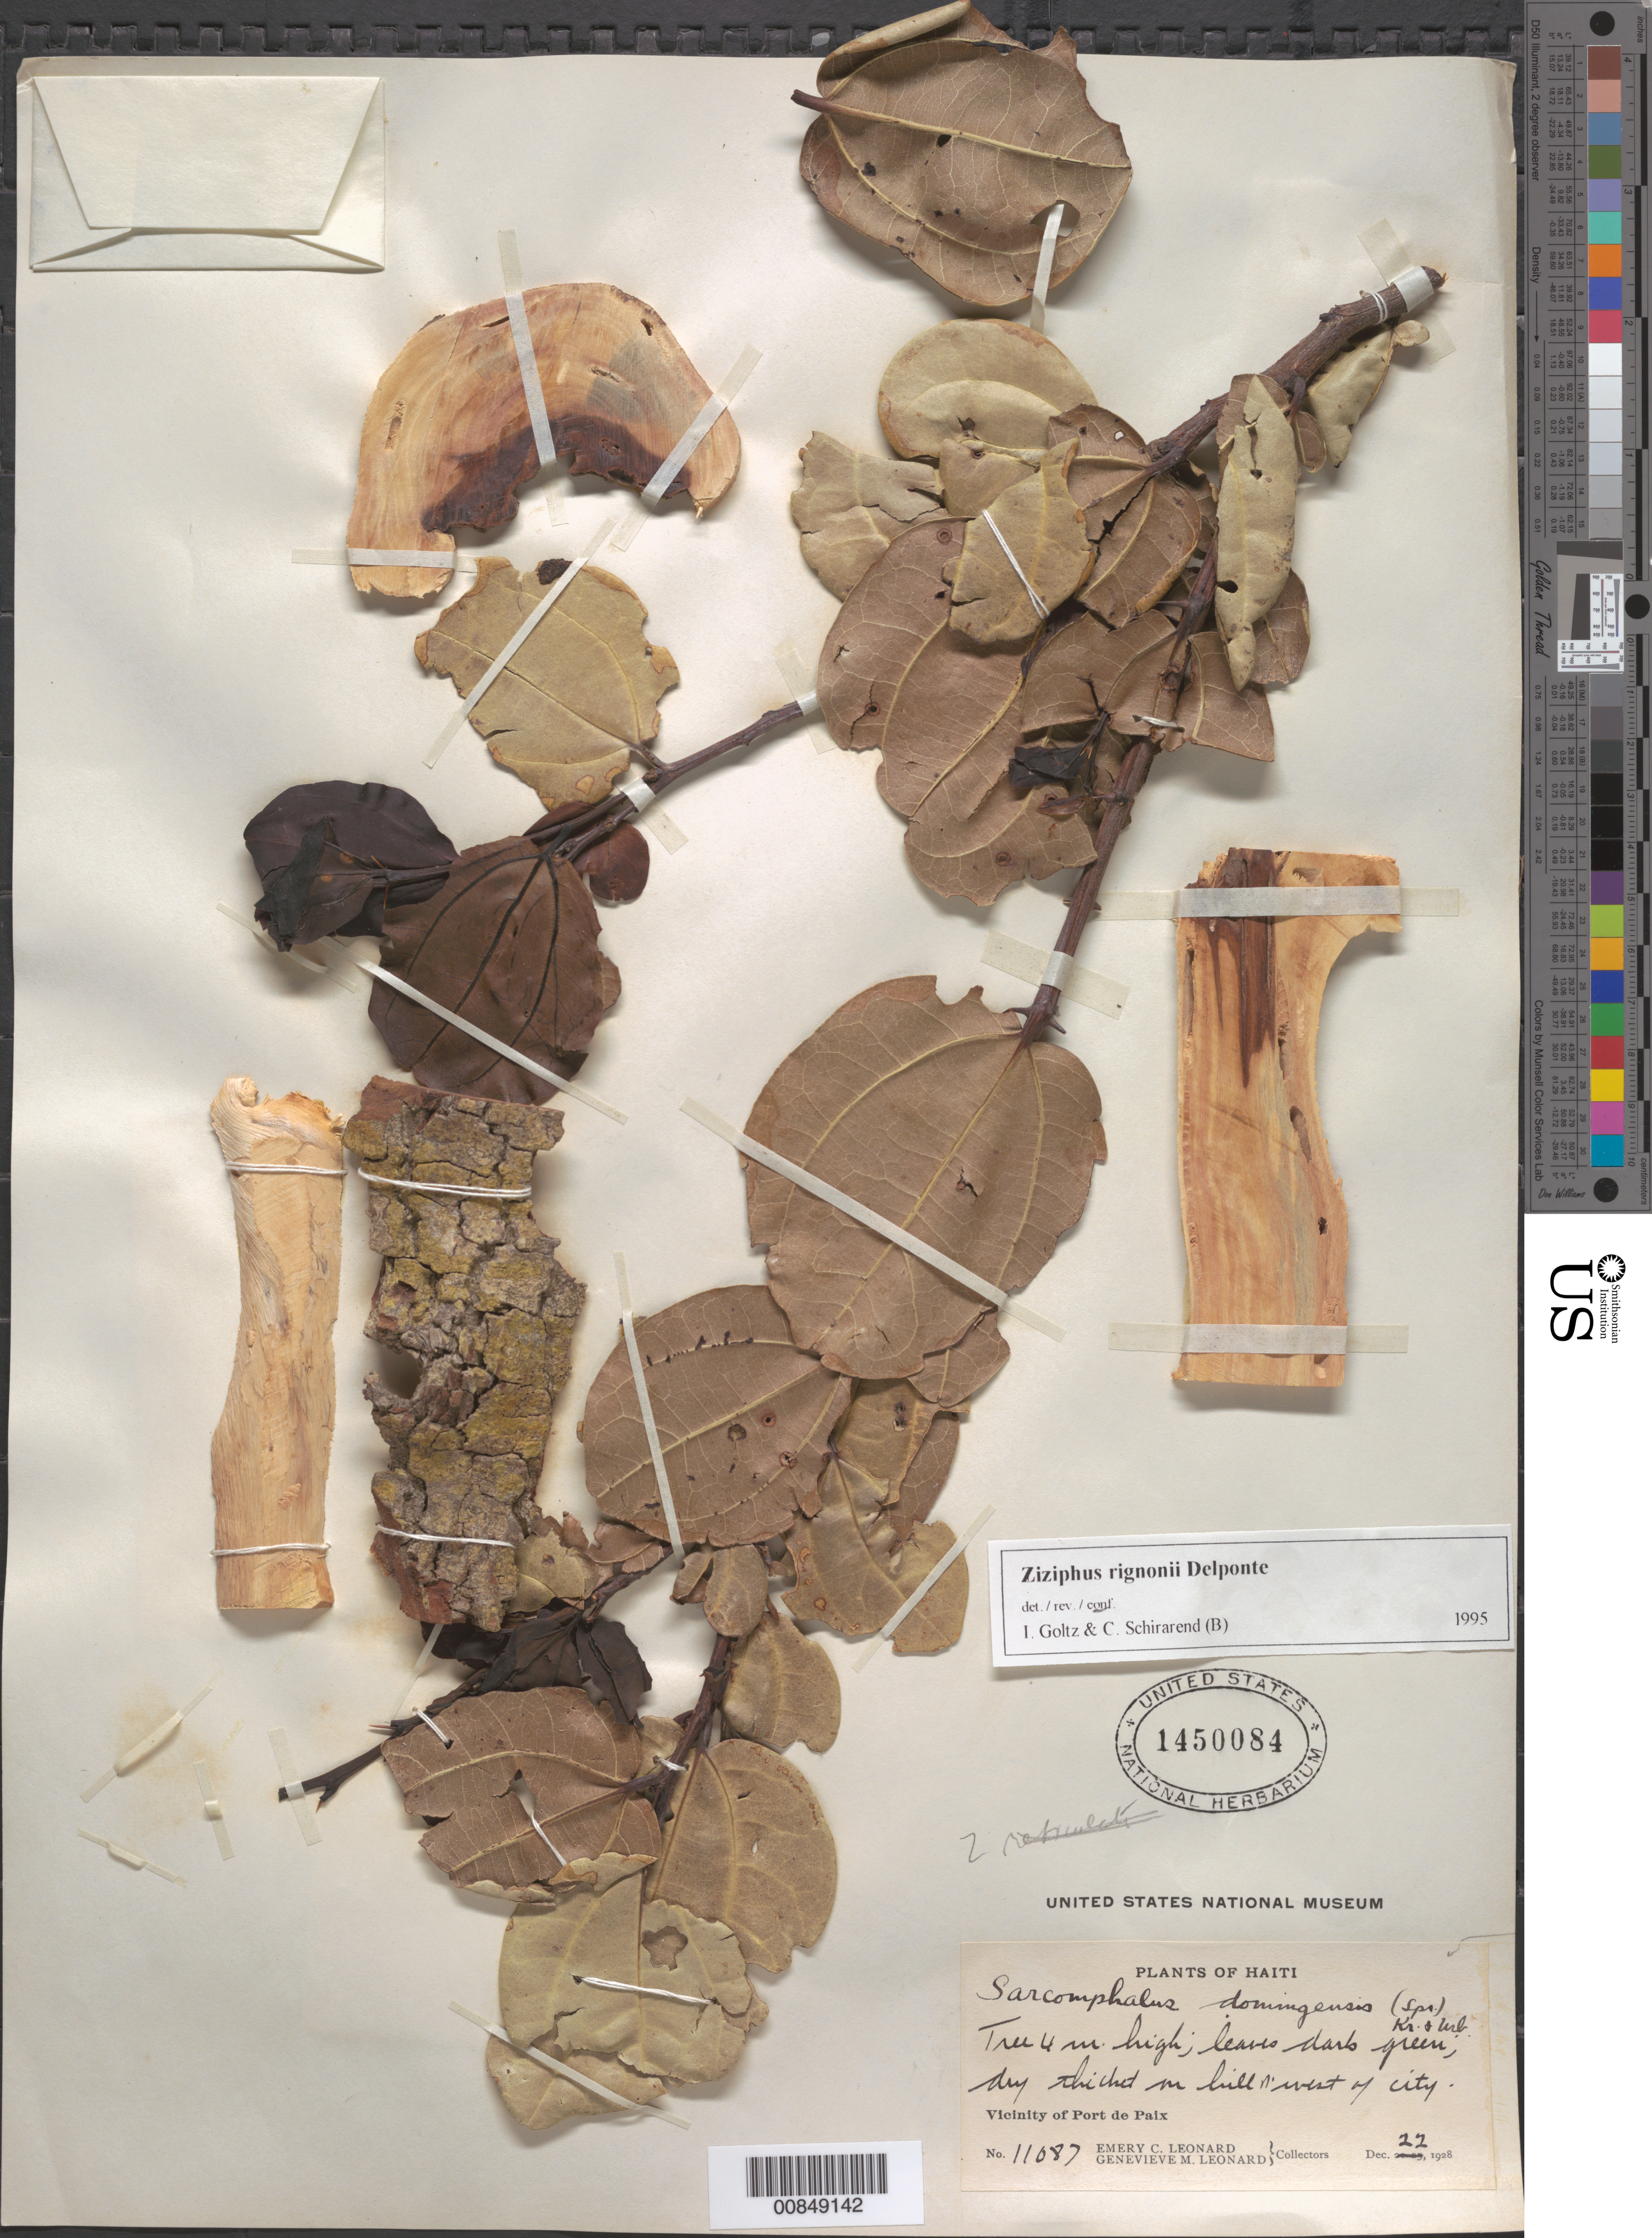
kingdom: Plantae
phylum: Tracheophyta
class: Magnoliopsida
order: Rosales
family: Rhamnaceae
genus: Sarcomphalus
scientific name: Sarcomphalus domingensis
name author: (Spreng.) Krug & Urb.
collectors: E. C. Leonard & G. M. Leonard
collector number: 11087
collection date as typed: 22 Dec 1928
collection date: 1928-12-22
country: Haiti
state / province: Nord-Ouest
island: Hispaniola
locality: Vicinity of Port de Paix, NW of city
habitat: Dry thicket on hill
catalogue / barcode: US 1450084